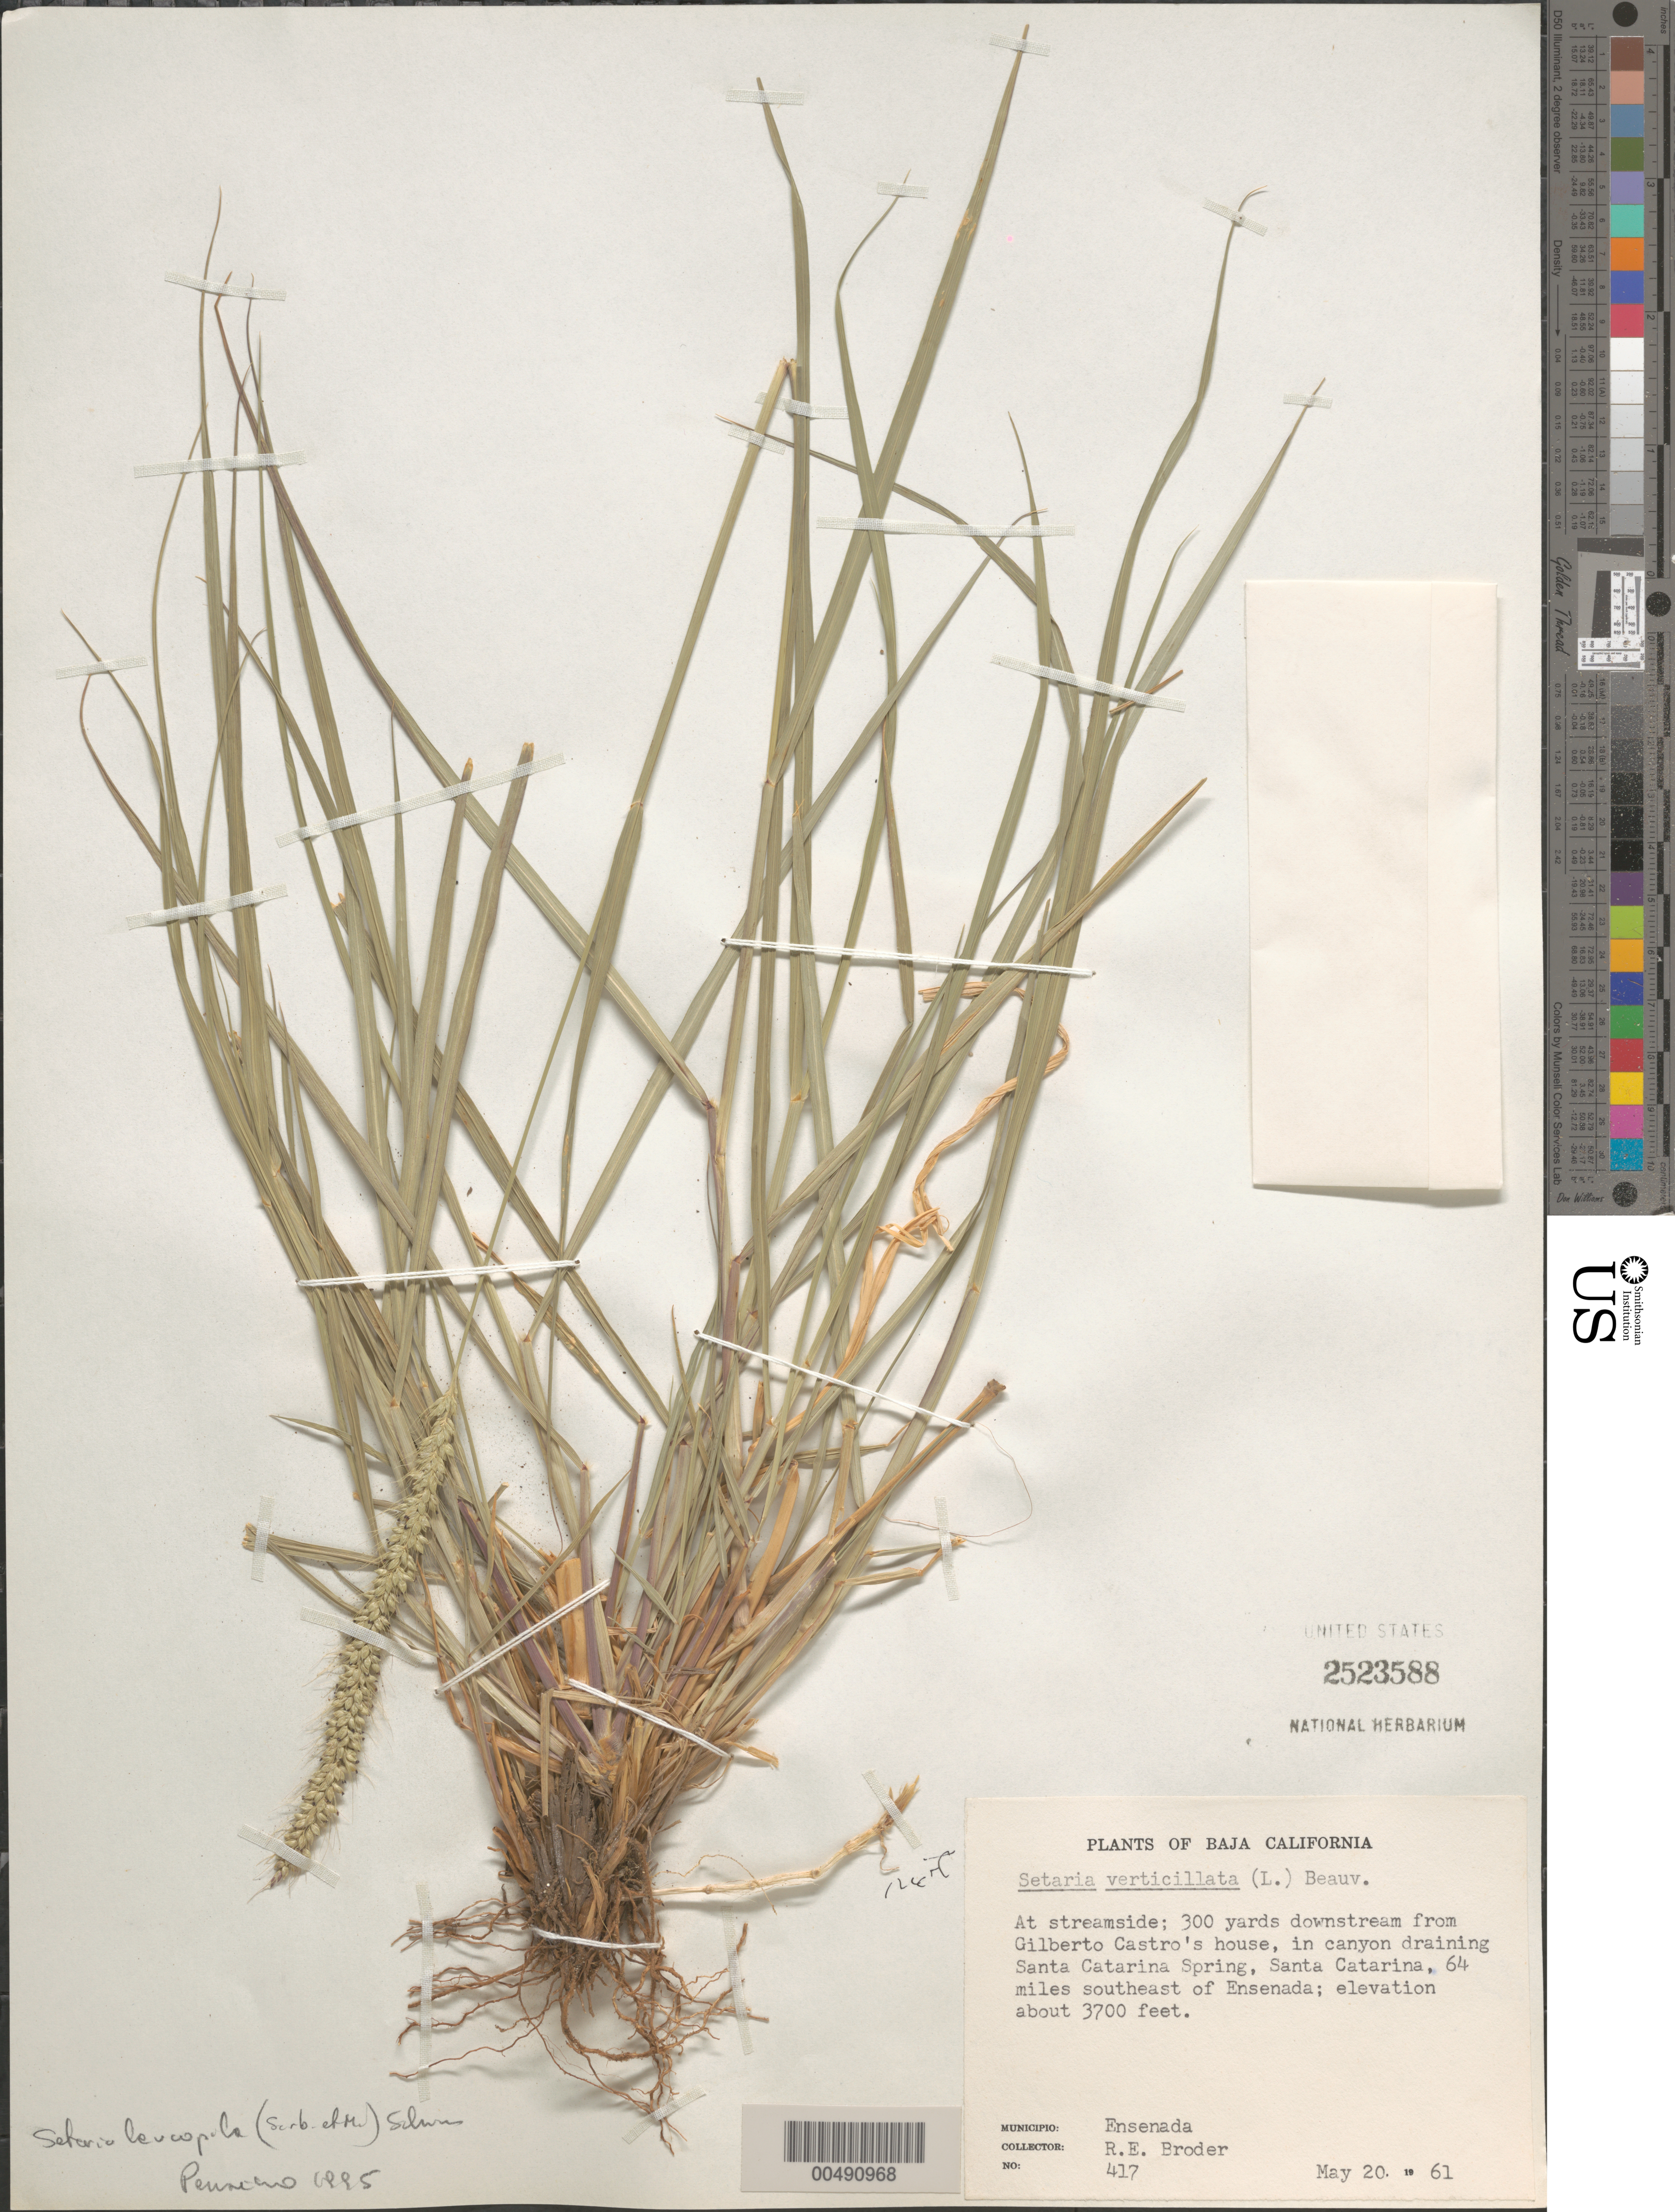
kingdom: Plantae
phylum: Tracheophyta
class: Liliopsida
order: Poales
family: Poaceae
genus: Setaria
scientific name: Setaria leucopila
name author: (Scribn. & Merr.) K. Schum.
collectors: R. Broder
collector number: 417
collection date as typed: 20 May 1961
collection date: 1961-05-20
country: Mexico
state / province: Baja California Norte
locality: Santa Catarina, 64 mi SE of Ensenada, in canyon draining Santa Catarina Spring, 300 yds downstream from Gilberto Castro's house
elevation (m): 1128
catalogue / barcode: US 2523588